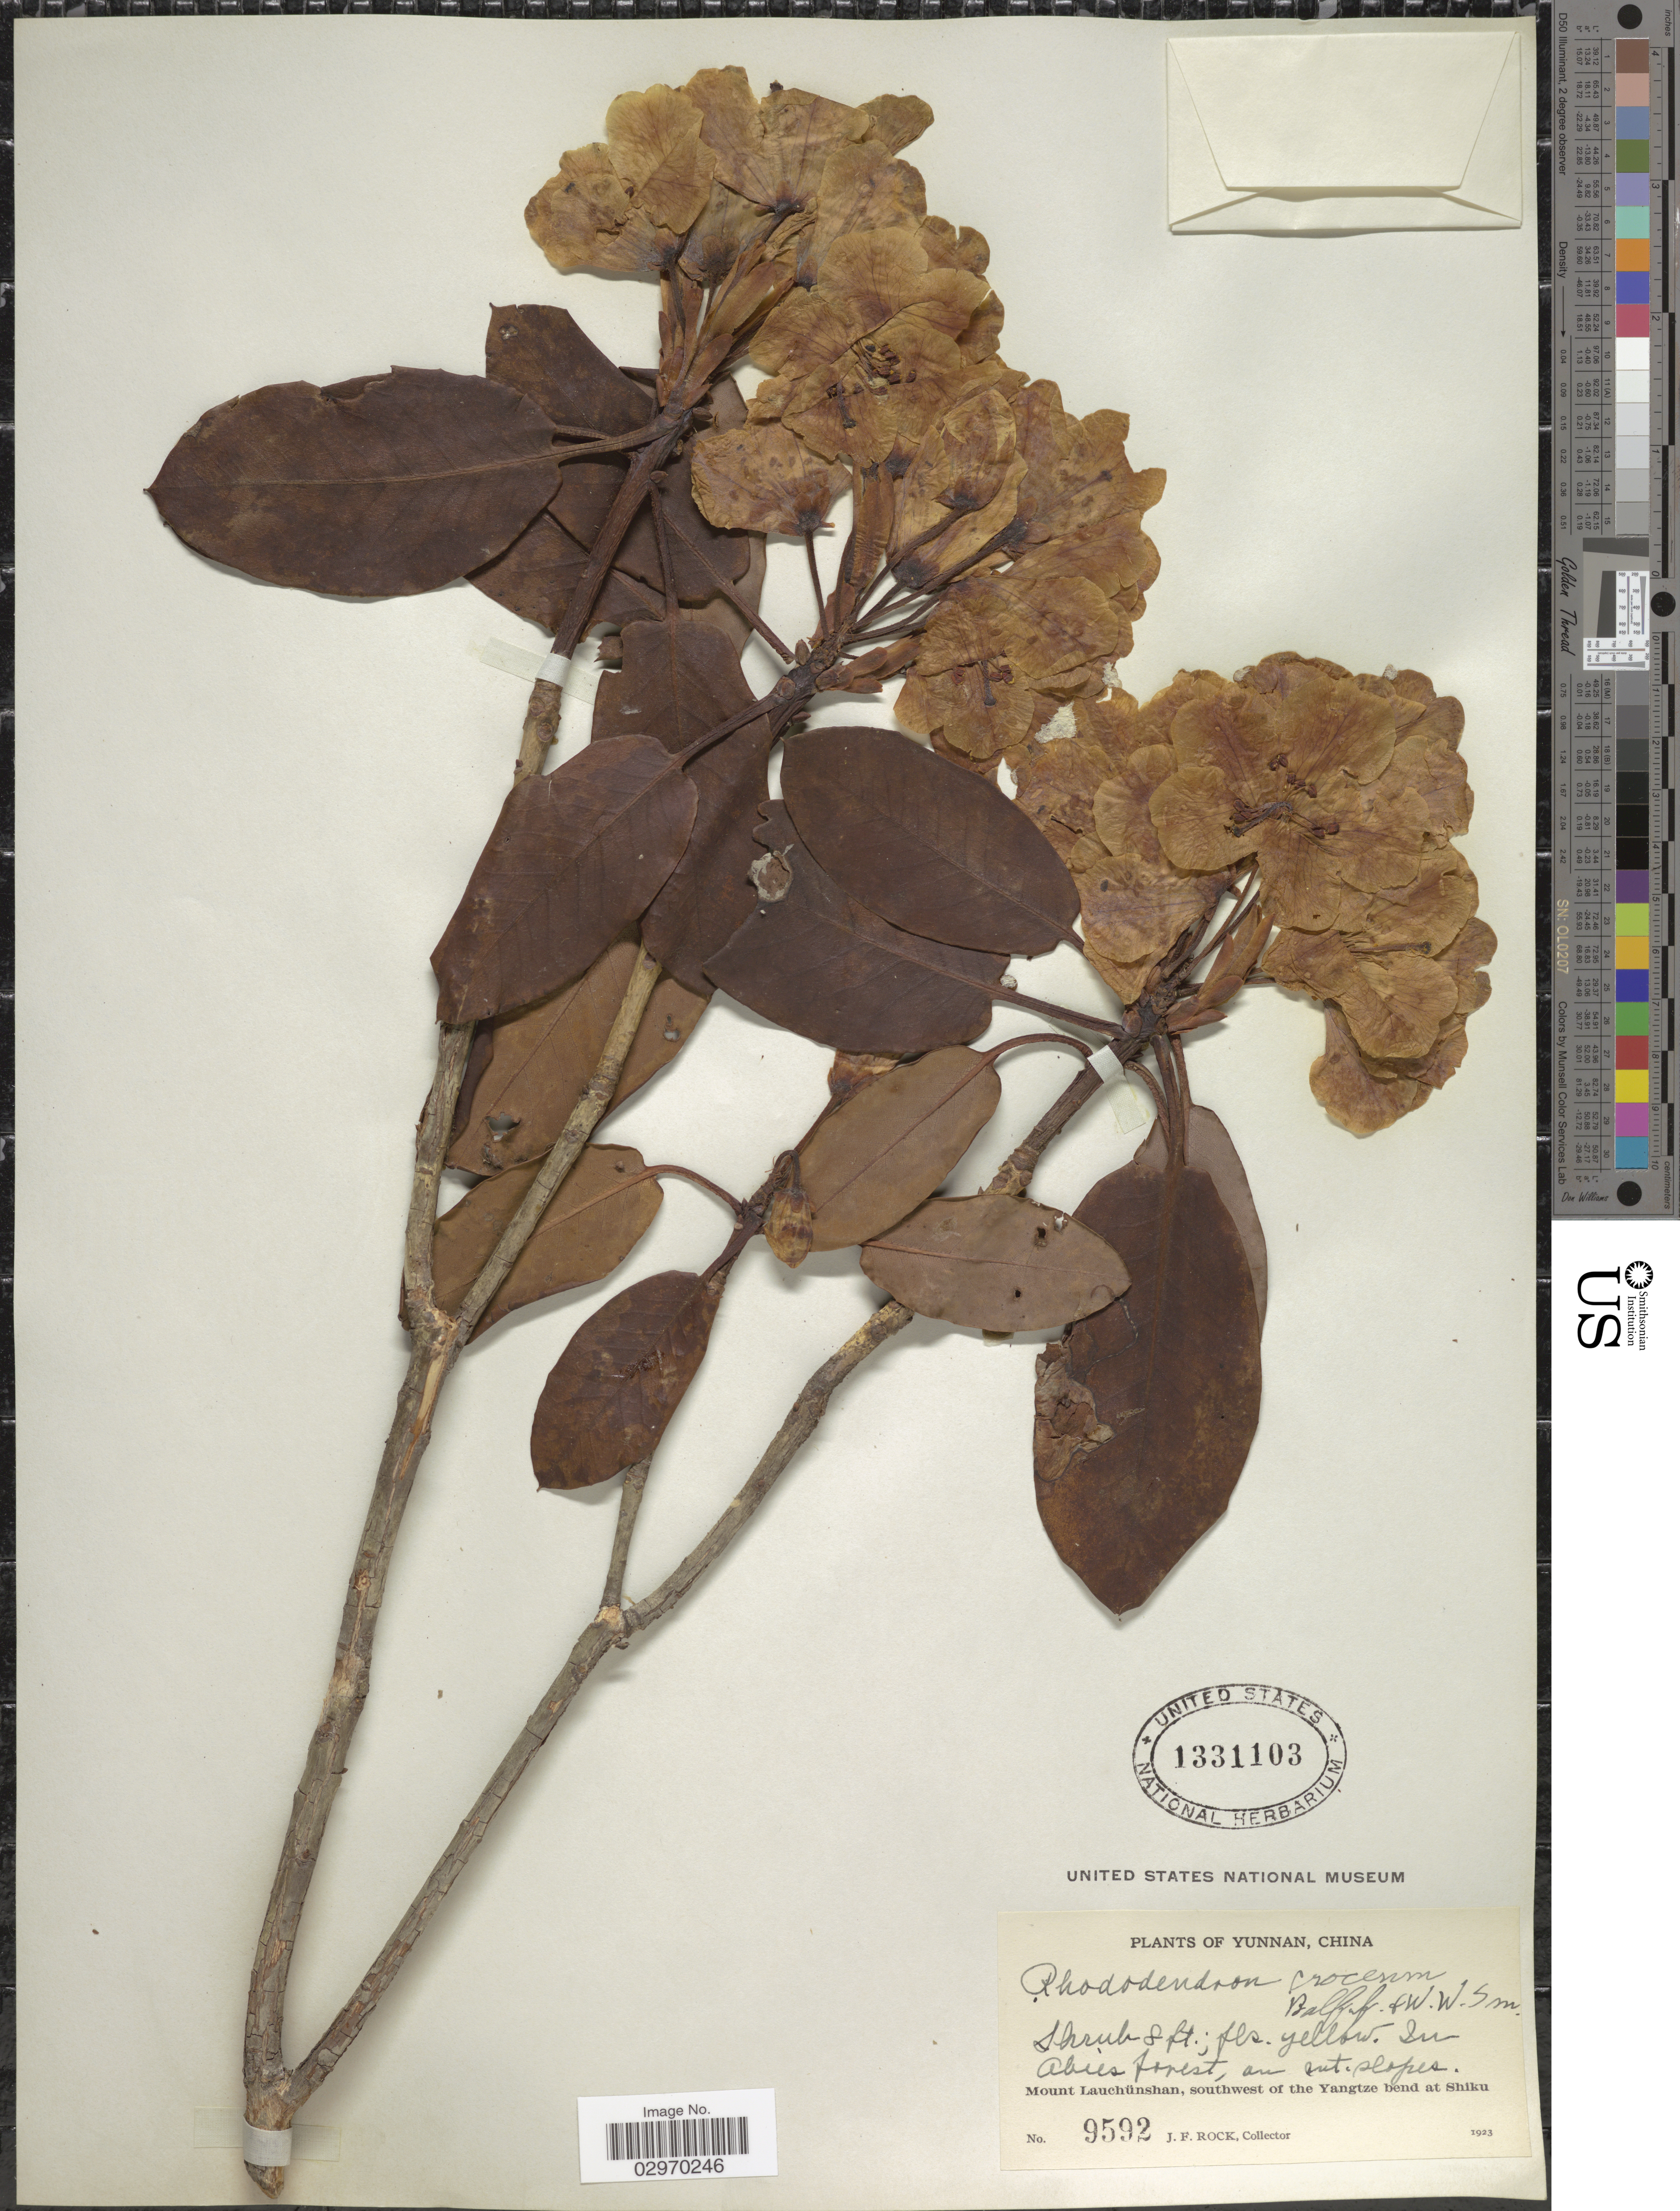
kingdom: Plantae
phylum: Tracheophyta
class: Magnoliopsida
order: Ericales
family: Ericaceae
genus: Rhododendron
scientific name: Rhododendron croceum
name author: Balf. f. & W.W. Sm.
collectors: J. Rock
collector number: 9592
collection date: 1923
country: China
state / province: Yunnan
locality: Mount Lauchünshan, southwest of the Yangtze bend at Shiku. In Abies forest, on mt. slopes.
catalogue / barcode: US 1331103